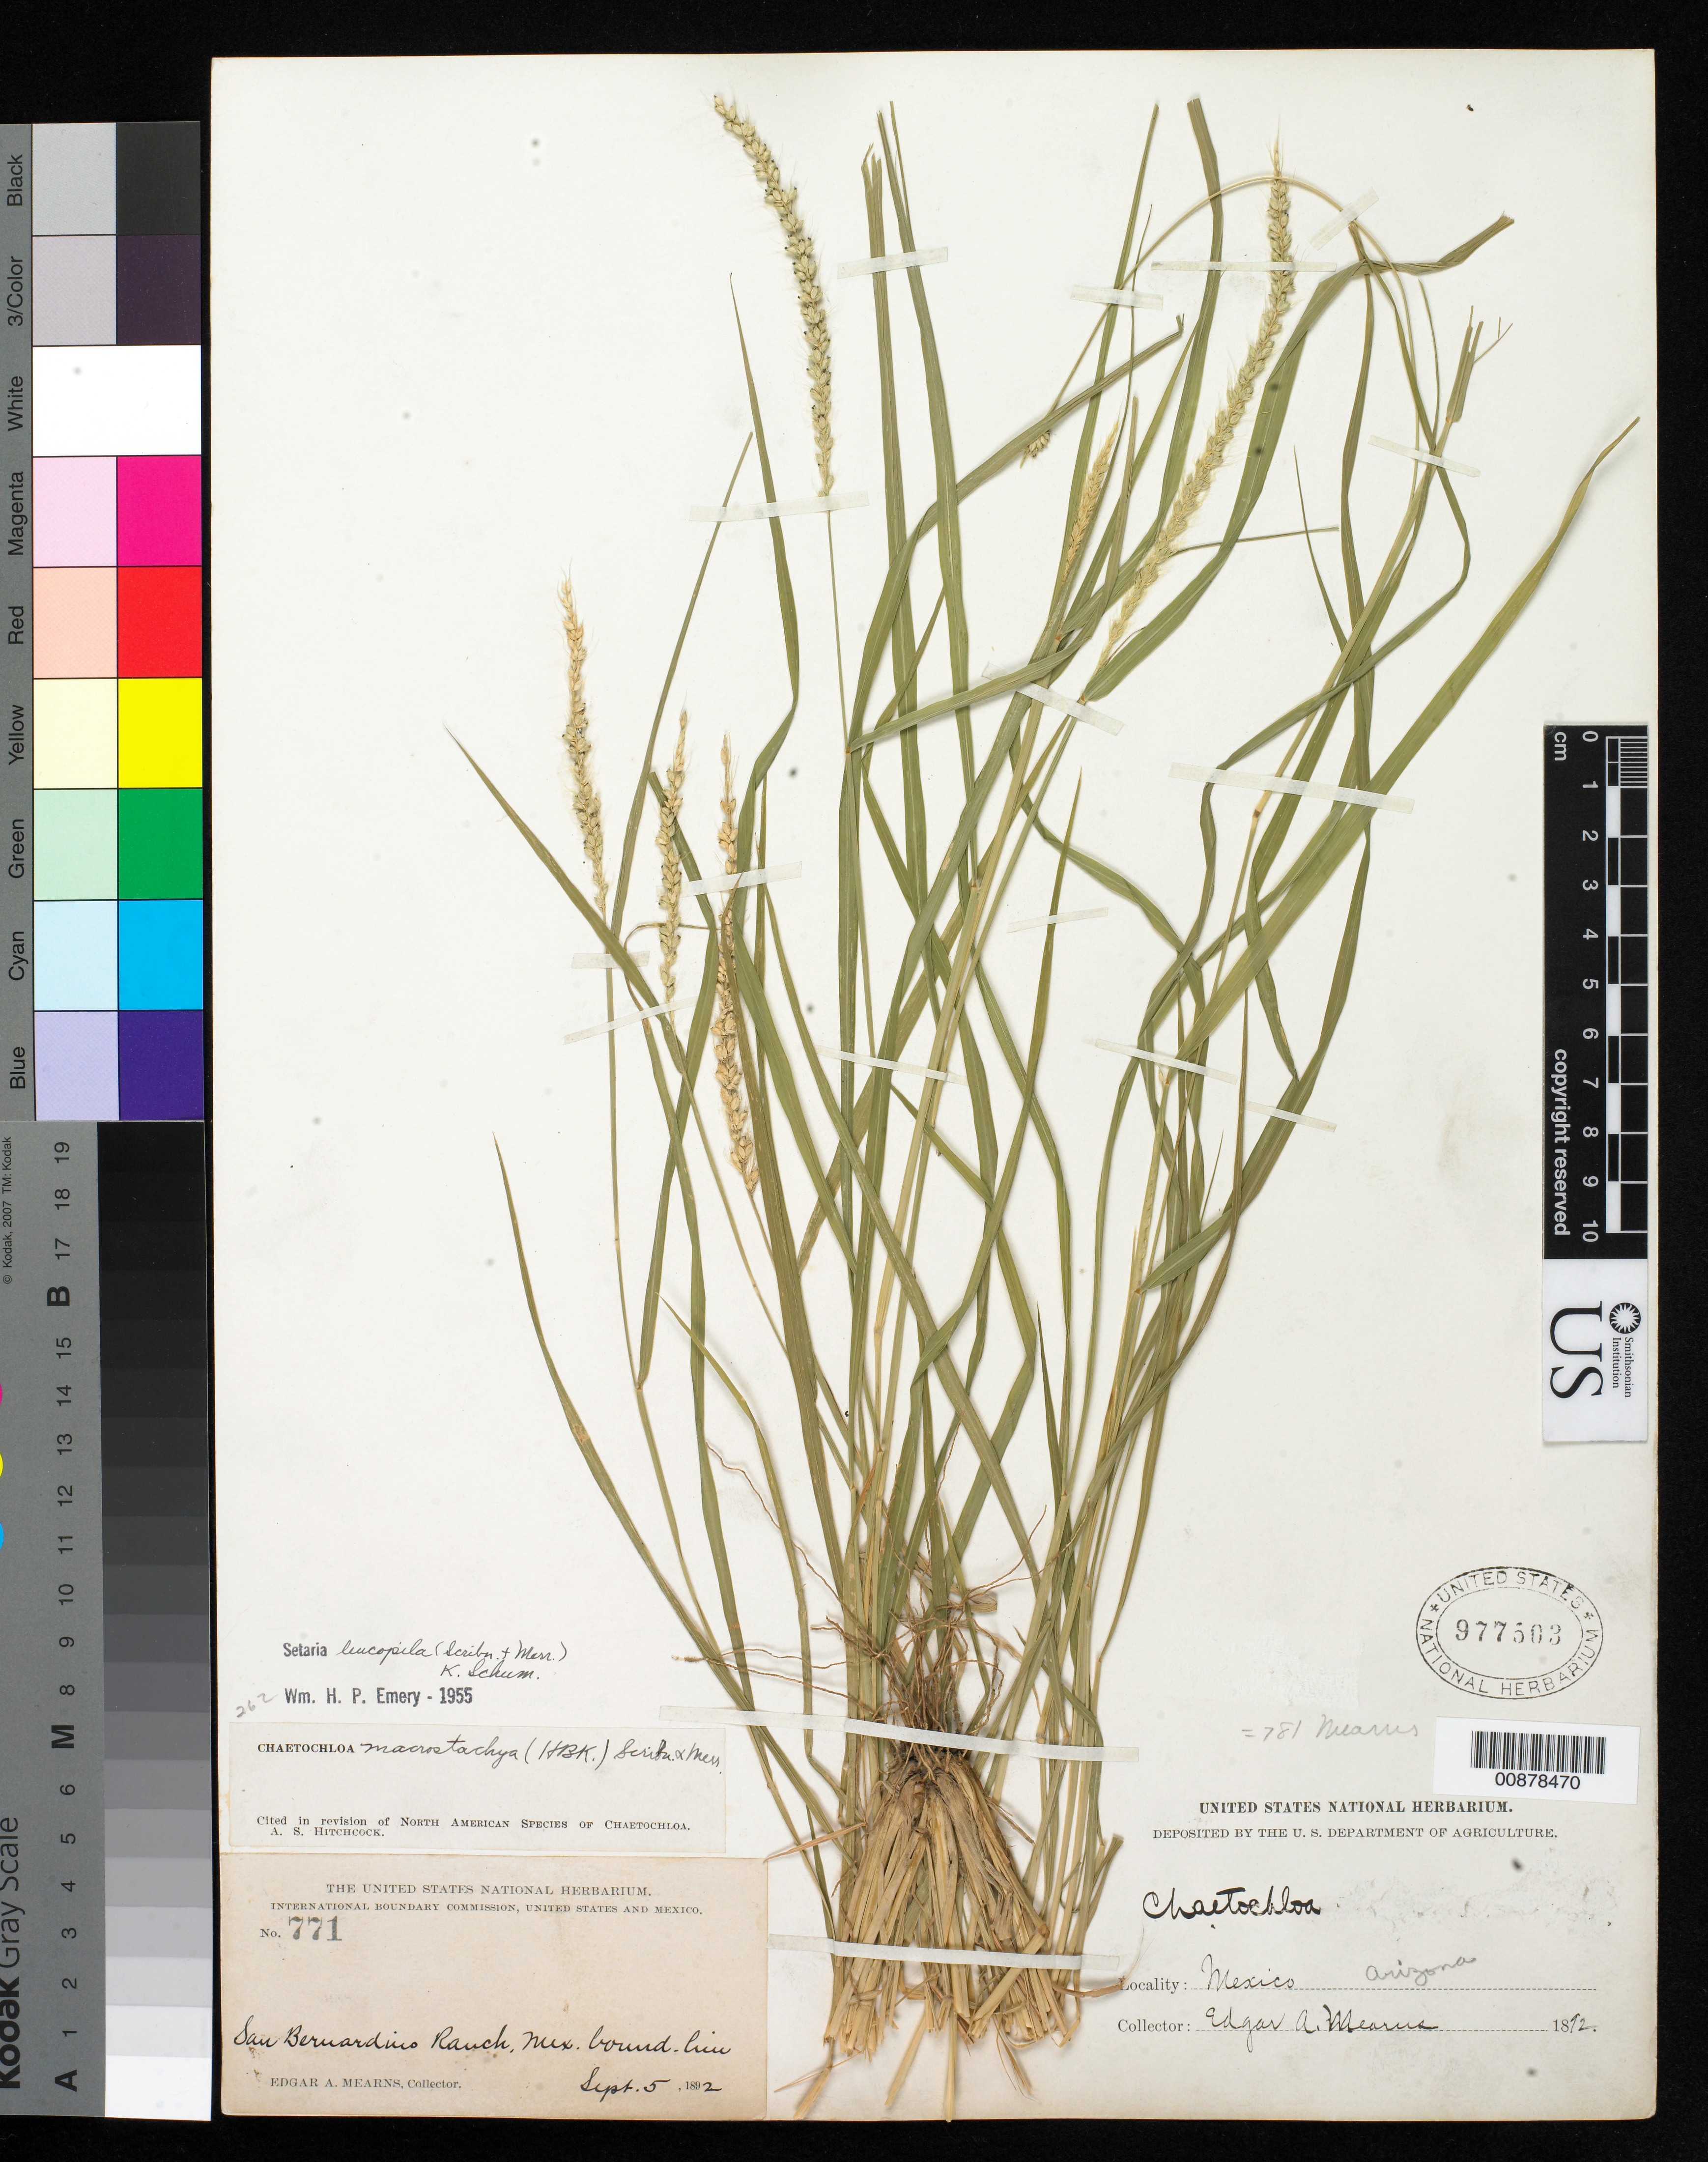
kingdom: Plantae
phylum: Tracheophyta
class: Liliopsida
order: Poales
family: Poaceae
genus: Setaria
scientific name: Setaria leucopila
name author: (Scribn. & Merr.) K. Schum.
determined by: Emery, H. B.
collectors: E. A. Mearns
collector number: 771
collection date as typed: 05 Sep 1892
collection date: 1892-09-05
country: United States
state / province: Arizona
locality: San Bernardino Ranch, Mexican Boundary Line.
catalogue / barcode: US 977503